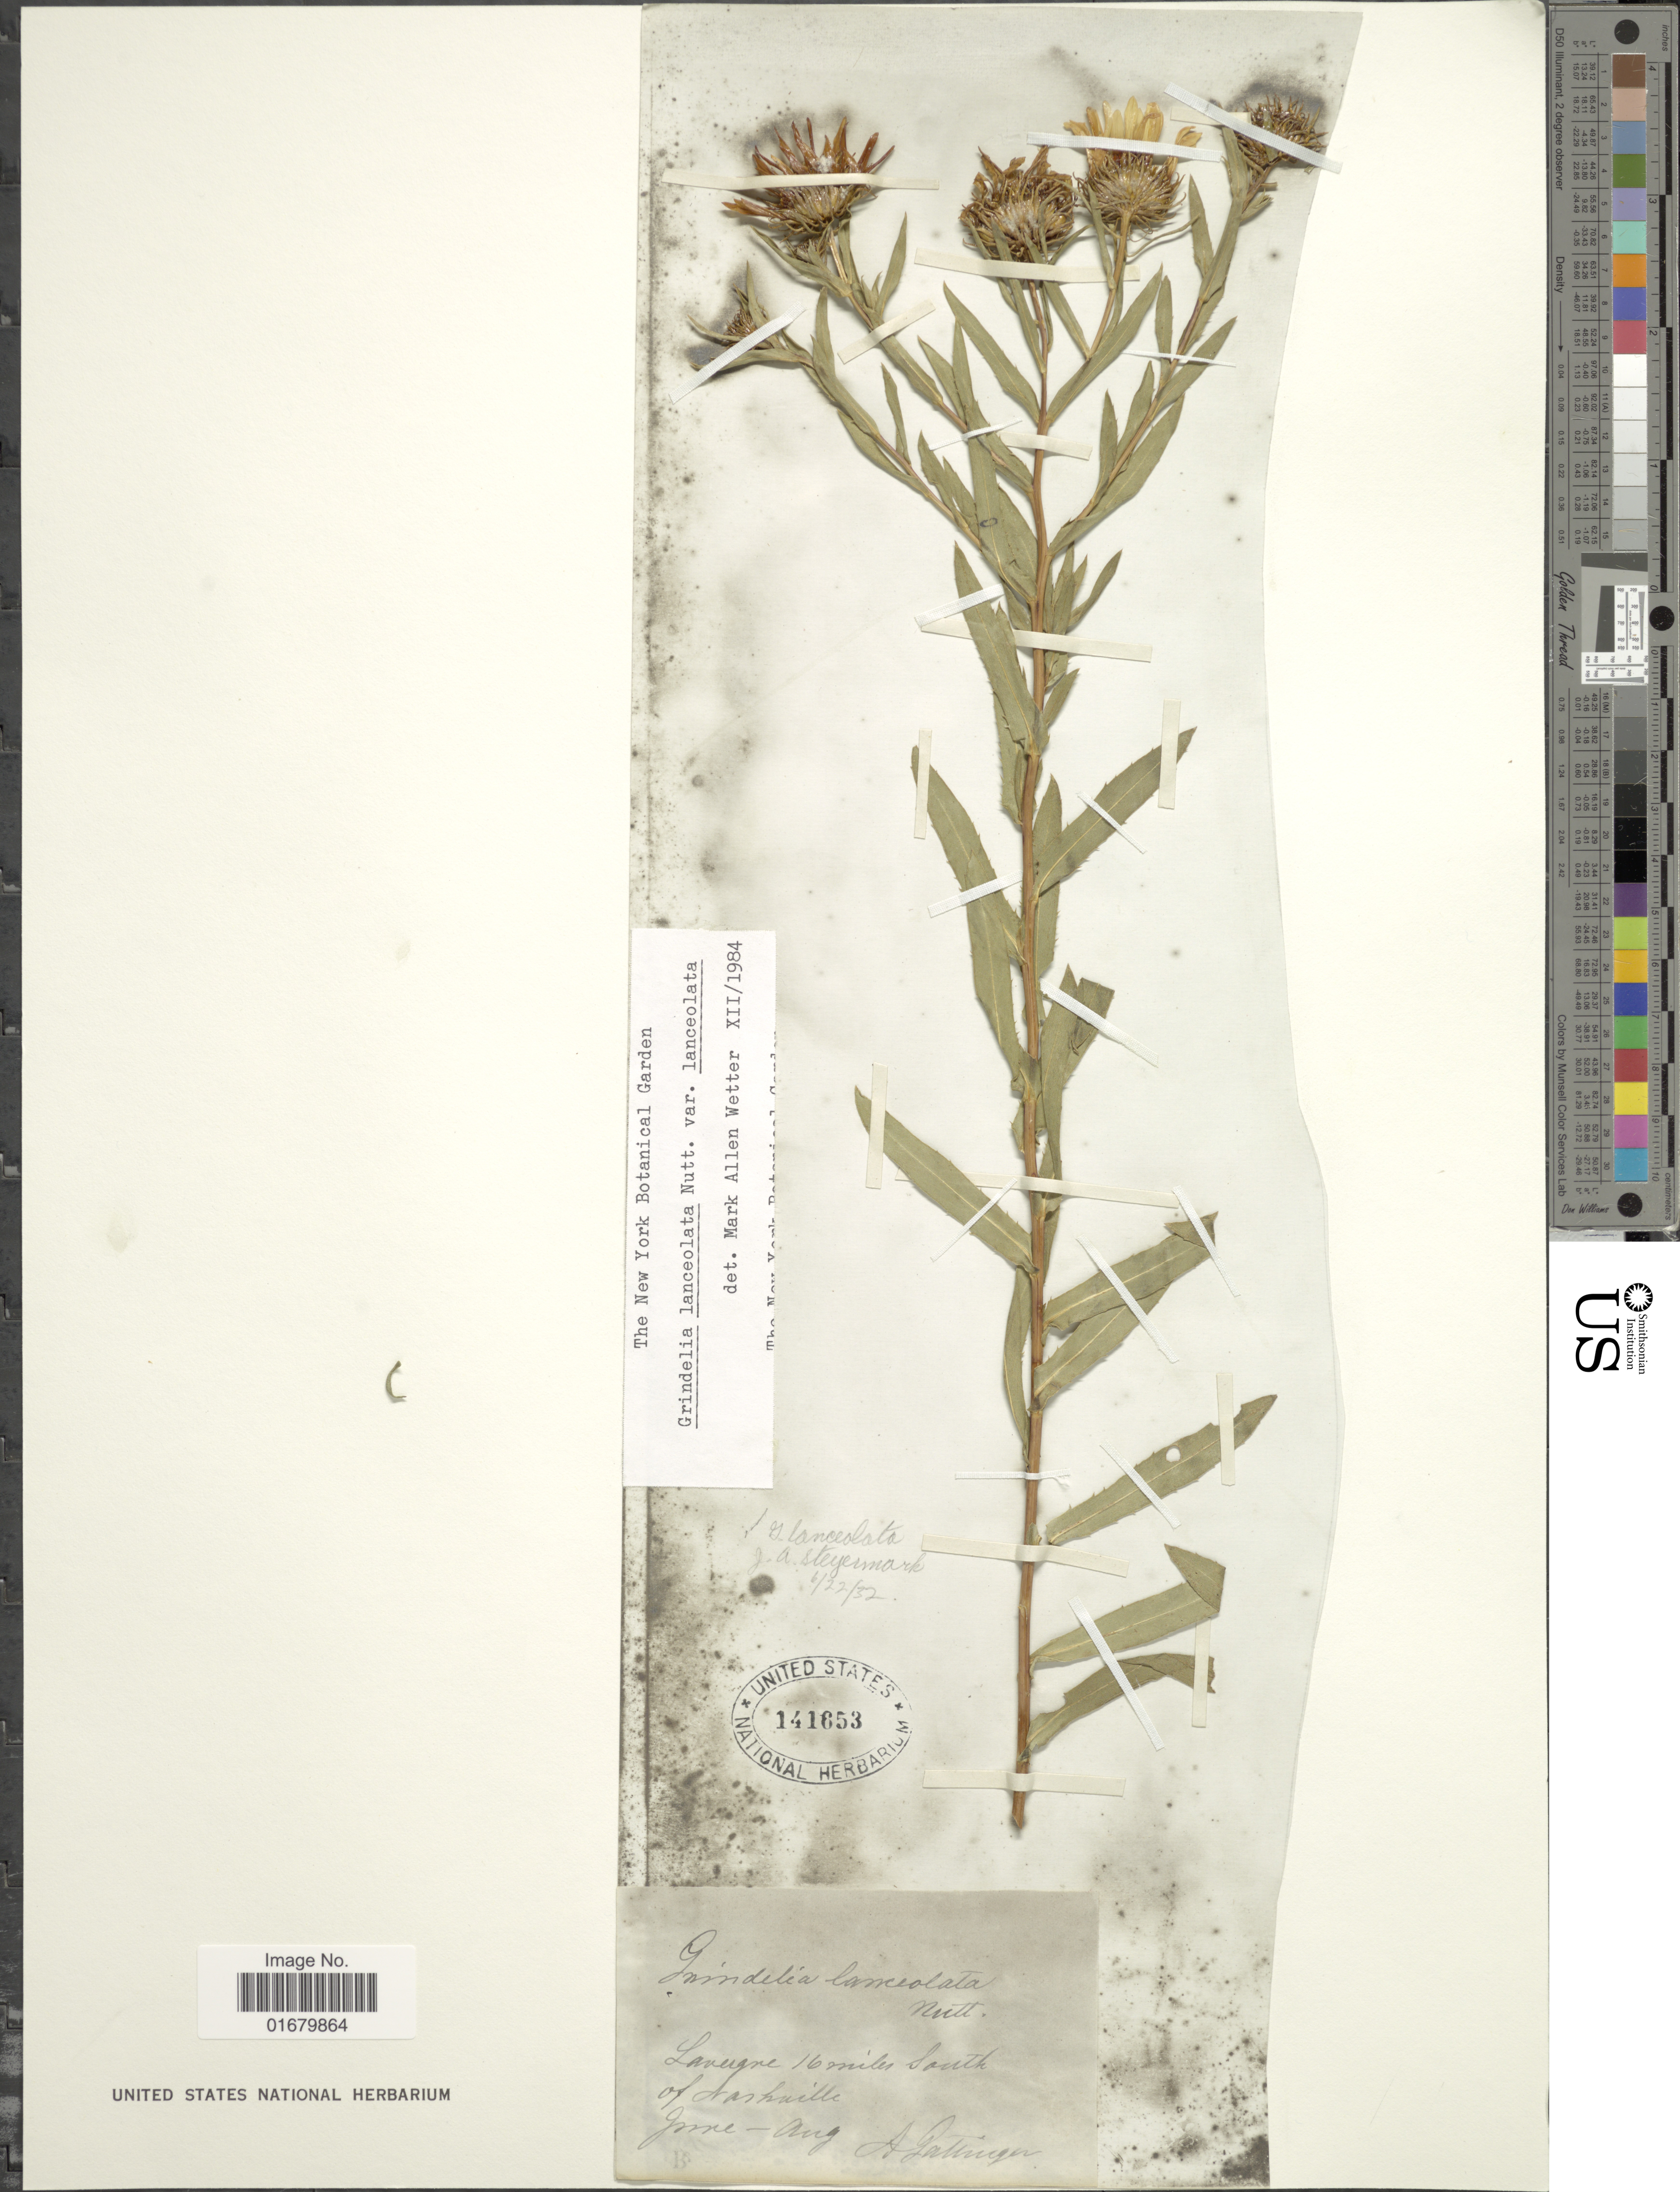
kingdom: Plantae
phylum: Tracheophyta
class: Magnoliopsida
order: Asterales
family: Asteraceae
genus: Grindelia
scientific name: Grindelia lanceolata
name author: Nutt.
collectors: A. Gallinger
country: United States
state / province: Tennessee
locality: Lanugne 16 miles south of Nashville.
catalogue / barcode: US 141653